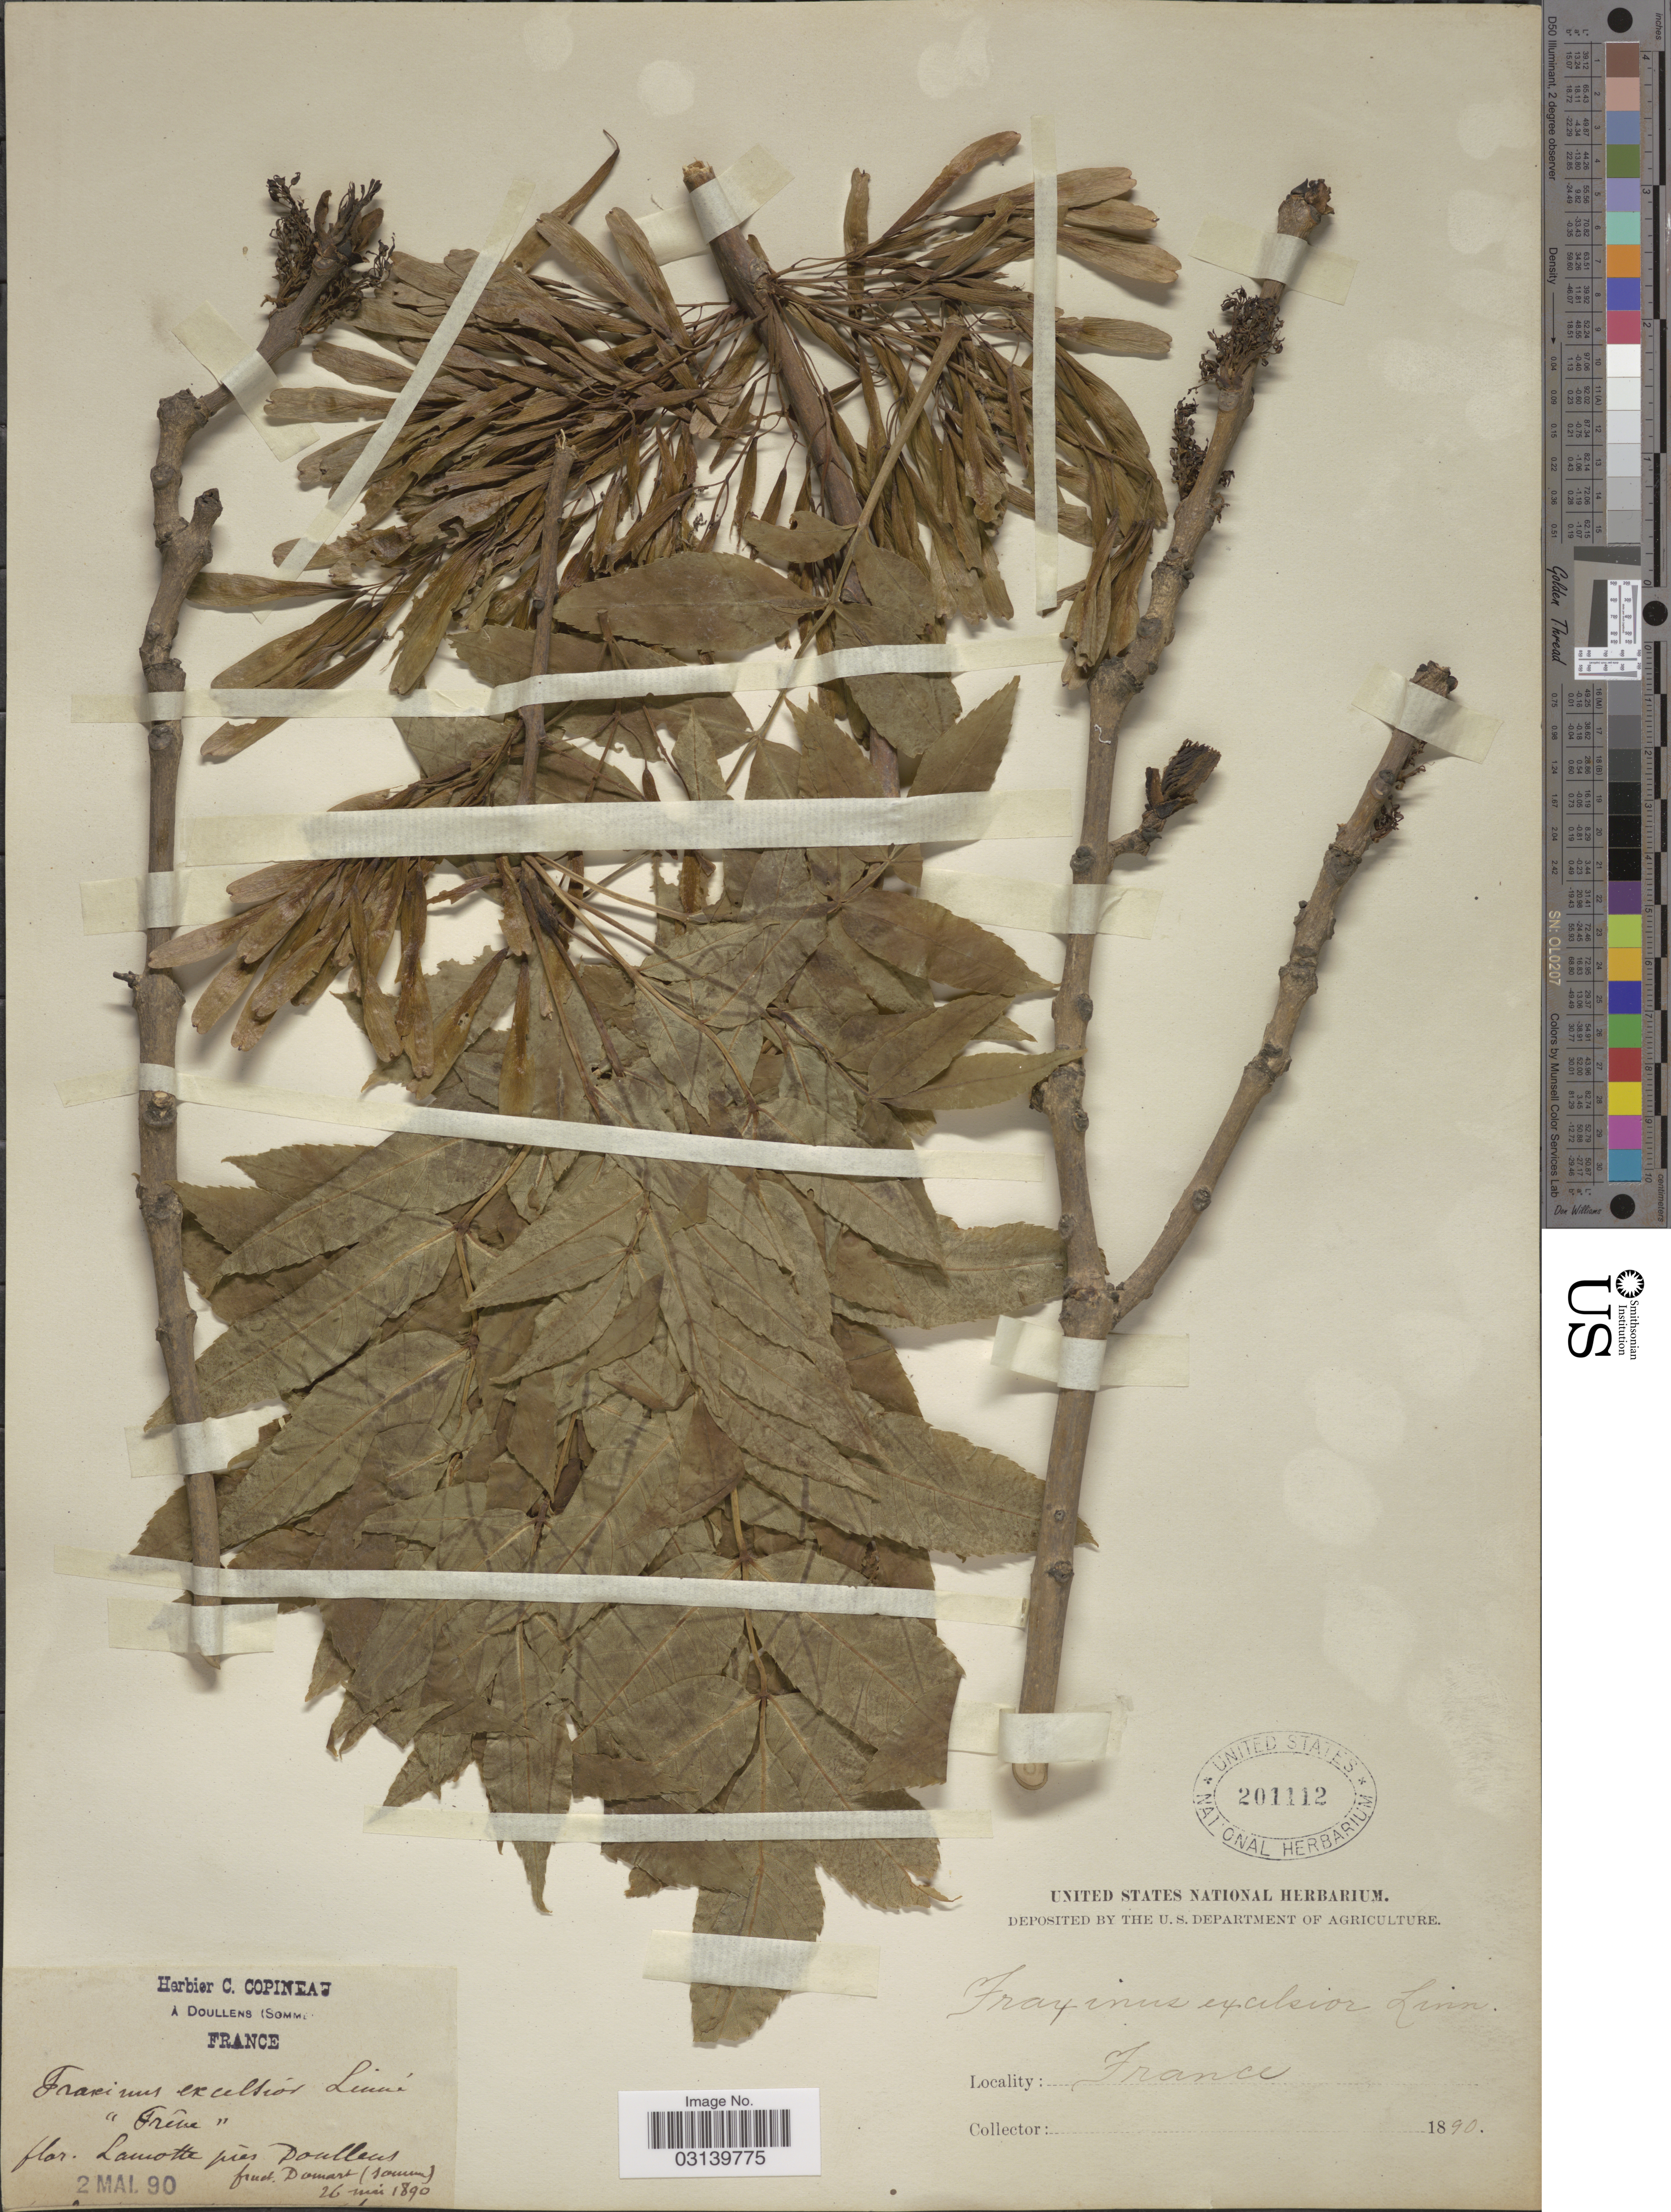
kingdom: Plantae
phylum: Tracheophyta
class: Magnoliopsida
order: Lamiales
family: Oleaceae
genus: Fraxinus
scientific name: Fraxinus excelsior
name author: L.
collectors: ex herb. C. Copineau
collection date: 1890-05-26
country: France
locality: Lamotte prés Doullens. Doumart (Somme).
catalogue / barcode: US 201112